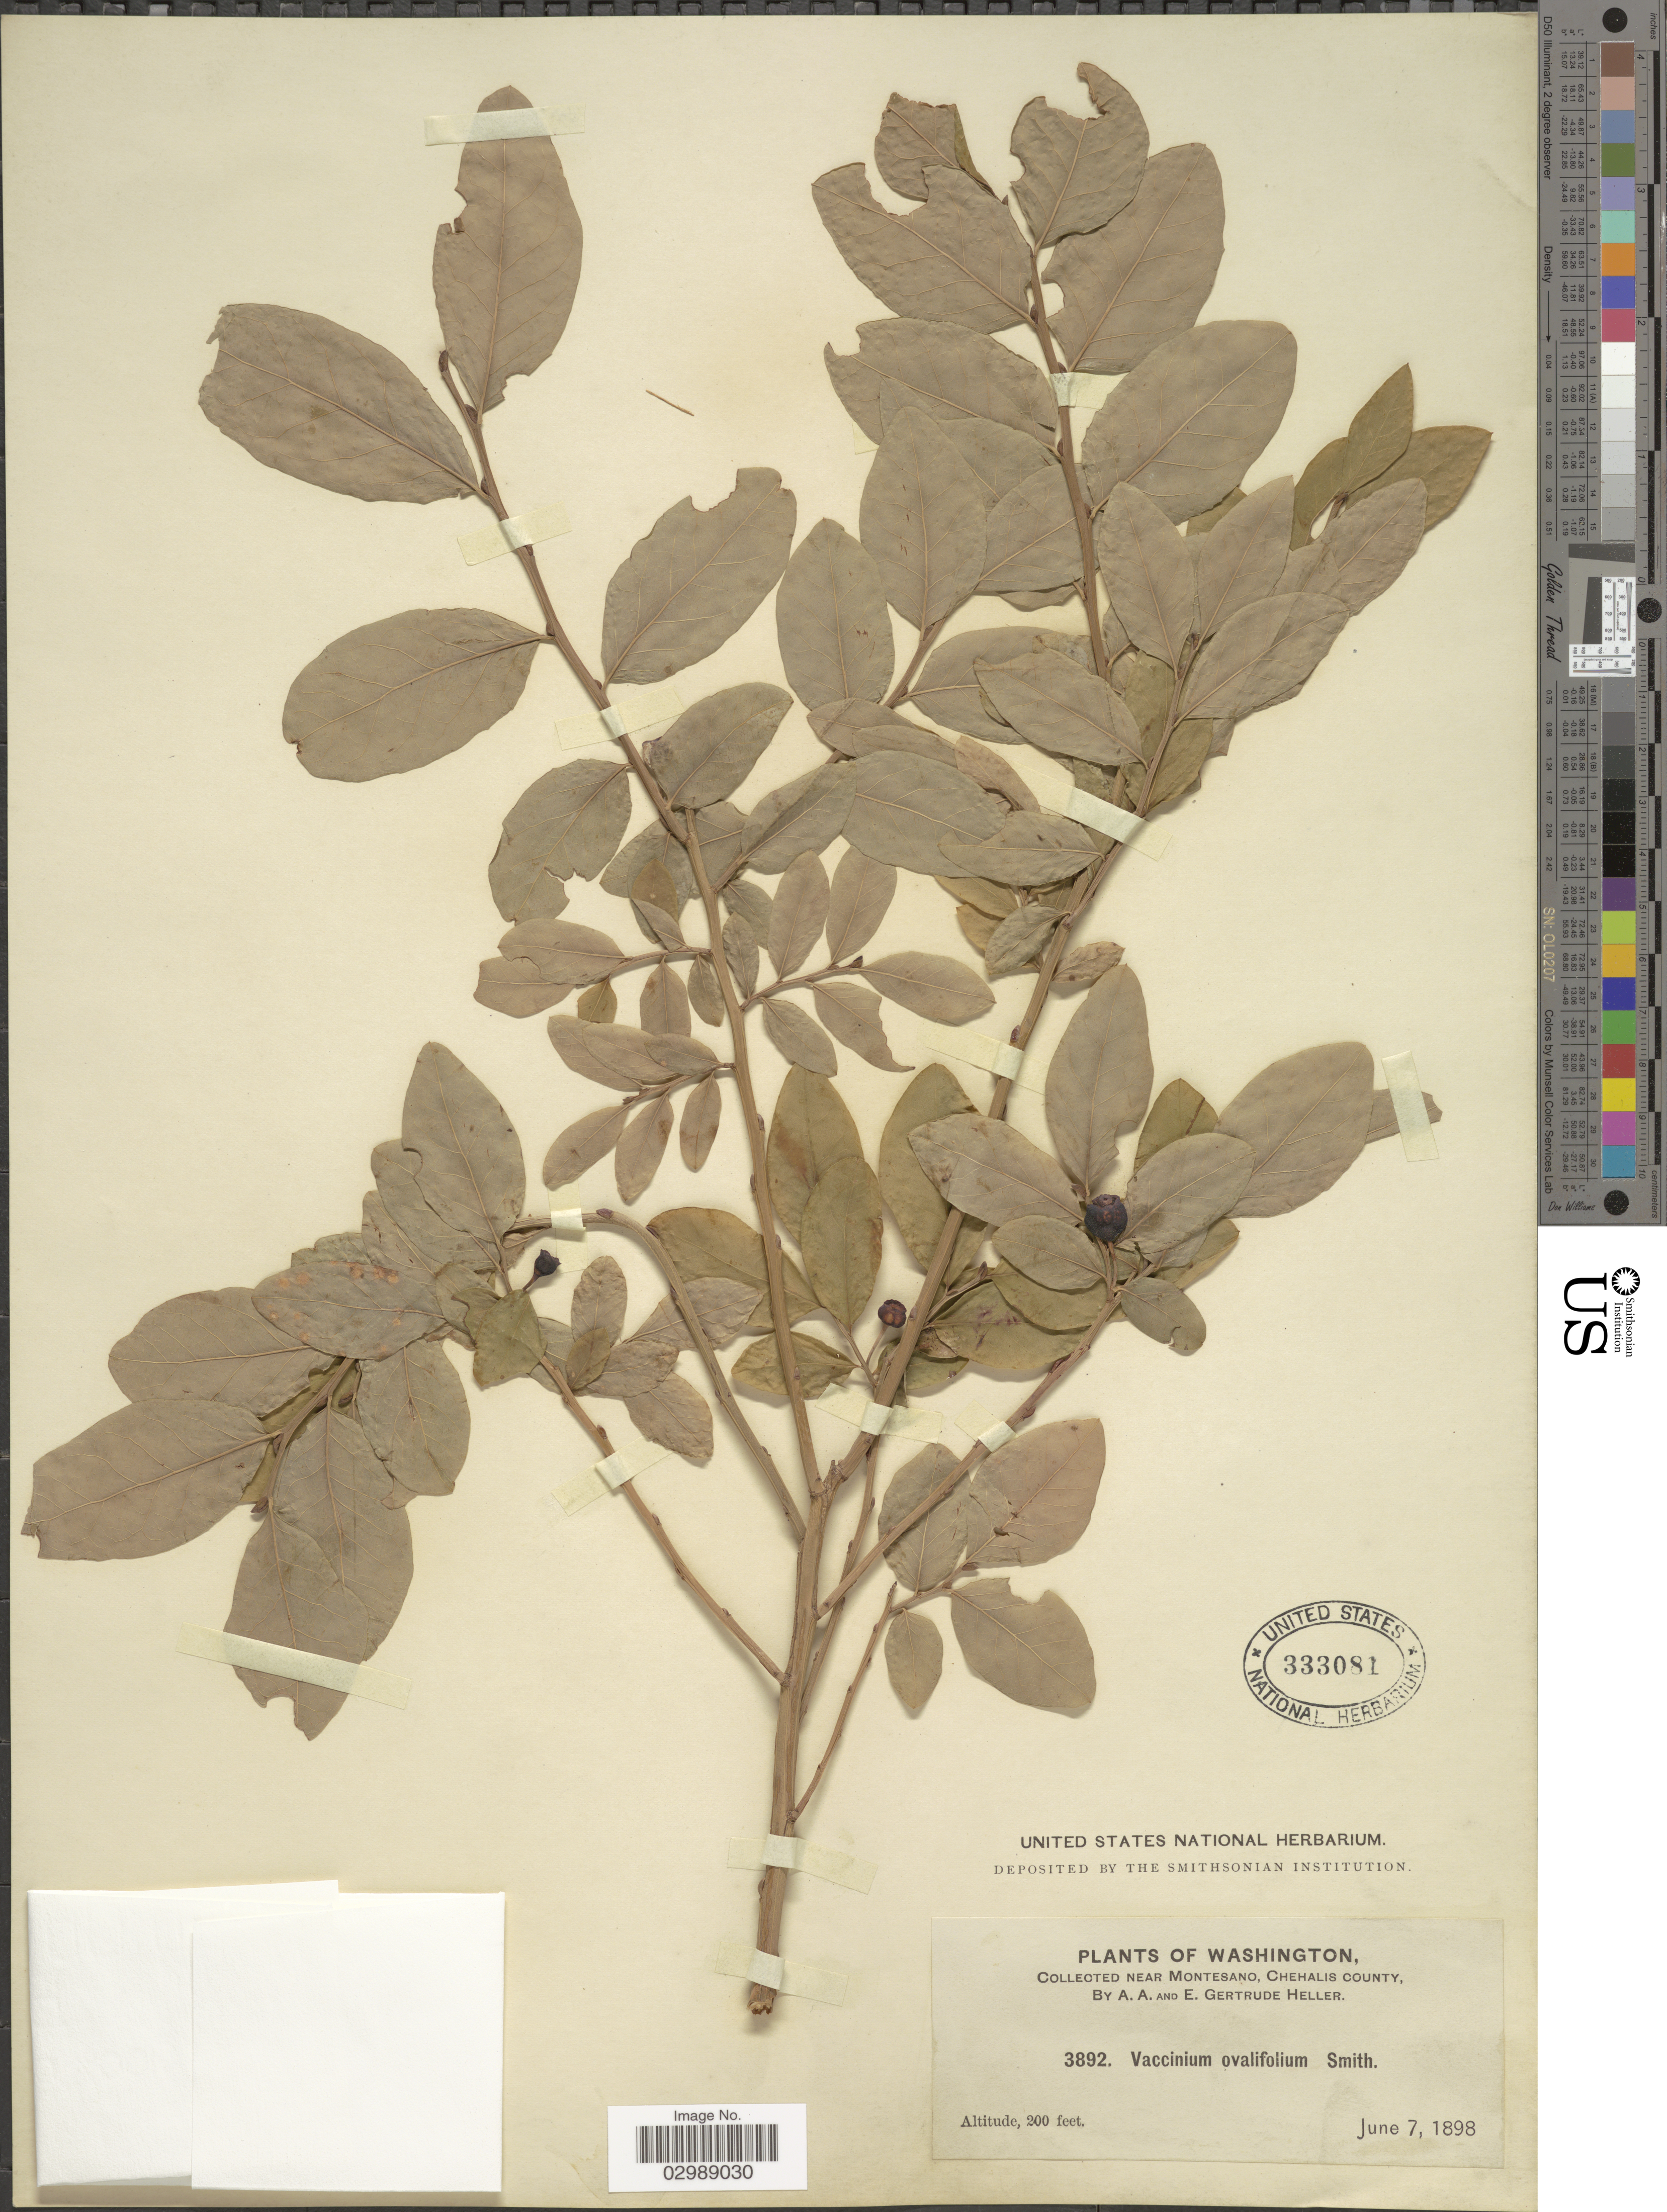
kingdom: Plantae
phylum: Tracheophyta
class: Magnoliopsida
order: Ericales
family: Ericaceae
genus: Vaccinium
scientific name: Vaccinium ovalifolium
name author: Sm.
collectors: A. A. Heller & E. G. Heller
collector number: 3892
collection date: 1898-06-07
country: United States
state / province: Washington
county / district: Grays Harbor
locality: Near Montesano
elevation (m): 61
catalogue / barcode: US 333081